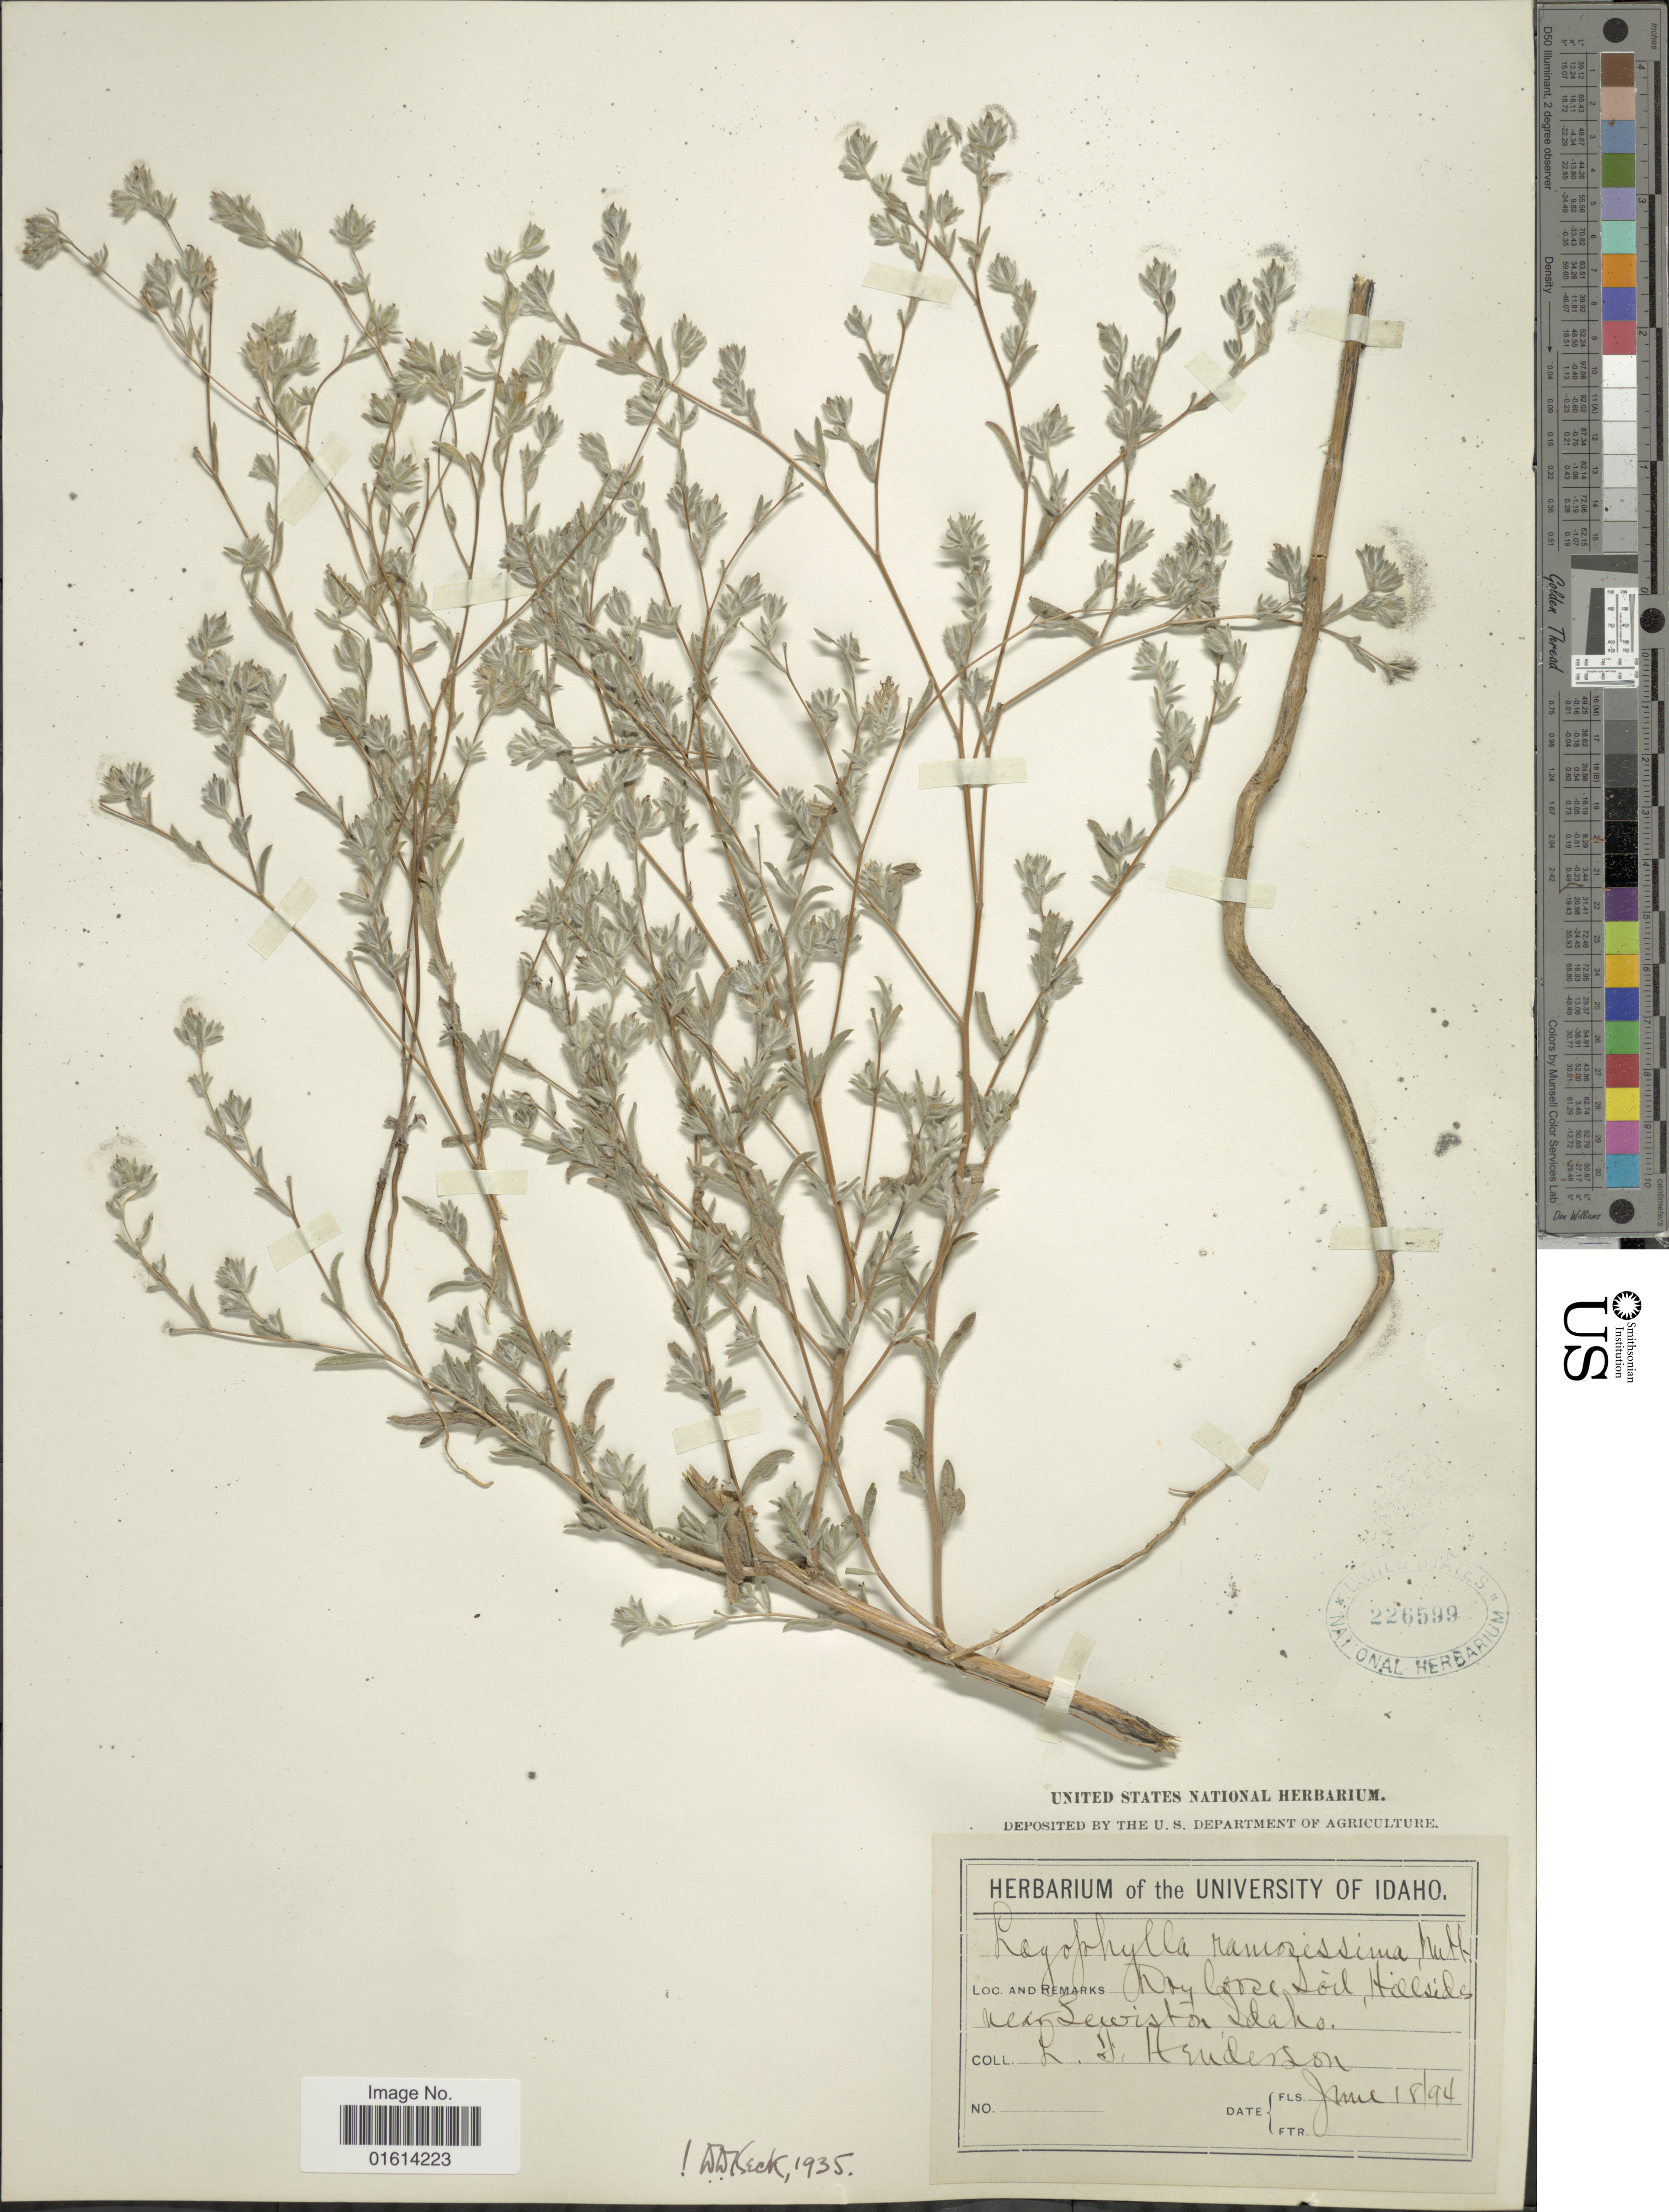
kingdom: Plantae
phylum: Tracheophyta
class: Magnoliopsida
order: Asterales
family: Asteraceae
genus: Lagophylla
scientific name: Lagophylla ramosissima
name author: Nutt.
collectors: L. Henderson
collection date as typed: Transcribed d/m/y: 18/6/94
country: United States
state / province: Idaho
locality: Near Lewiston, Idaho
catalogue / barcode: US 226599